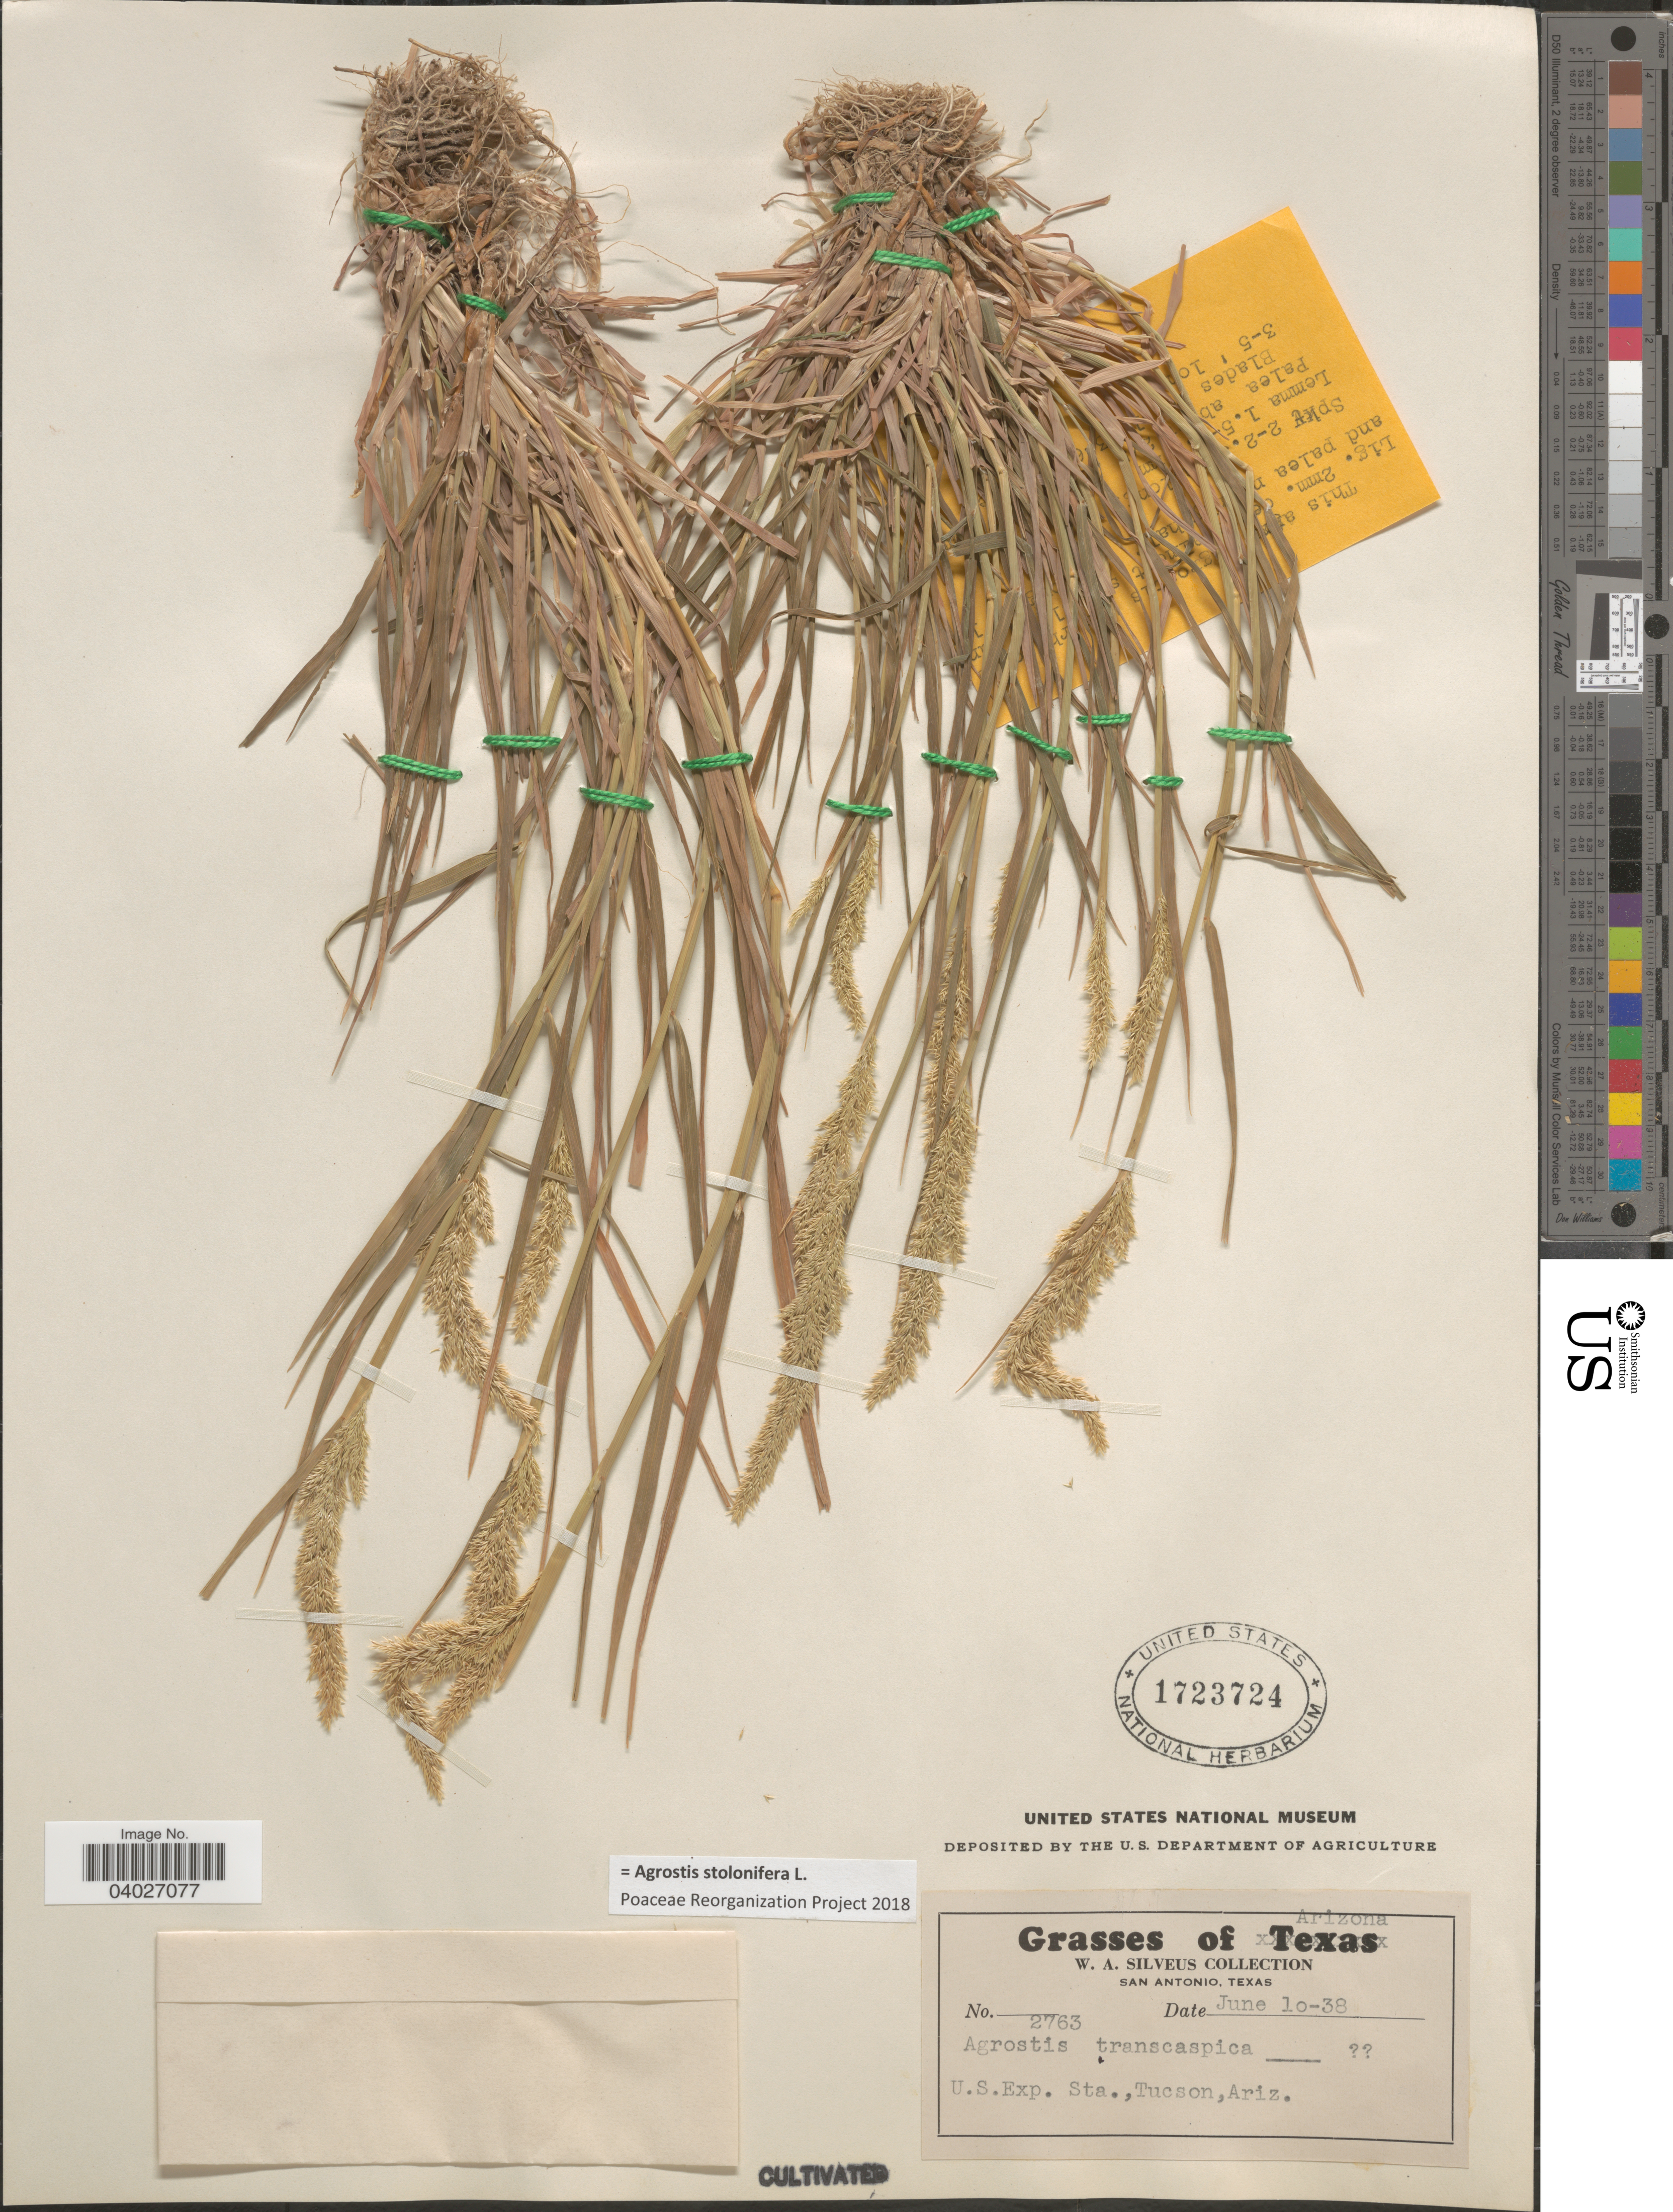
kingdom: Plantae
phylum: Tracheophyta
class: Liliopsida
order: Poales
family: Poaceae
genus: Agrostis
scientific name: Agrostis stolonifera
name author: L.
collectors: W. Silveus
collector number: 2763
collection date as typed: Transcribed d/m/y: 10/6/38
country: United States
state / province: Arizona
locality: U.S.Exp. Sta., Tucson.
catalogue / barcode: US 1723724